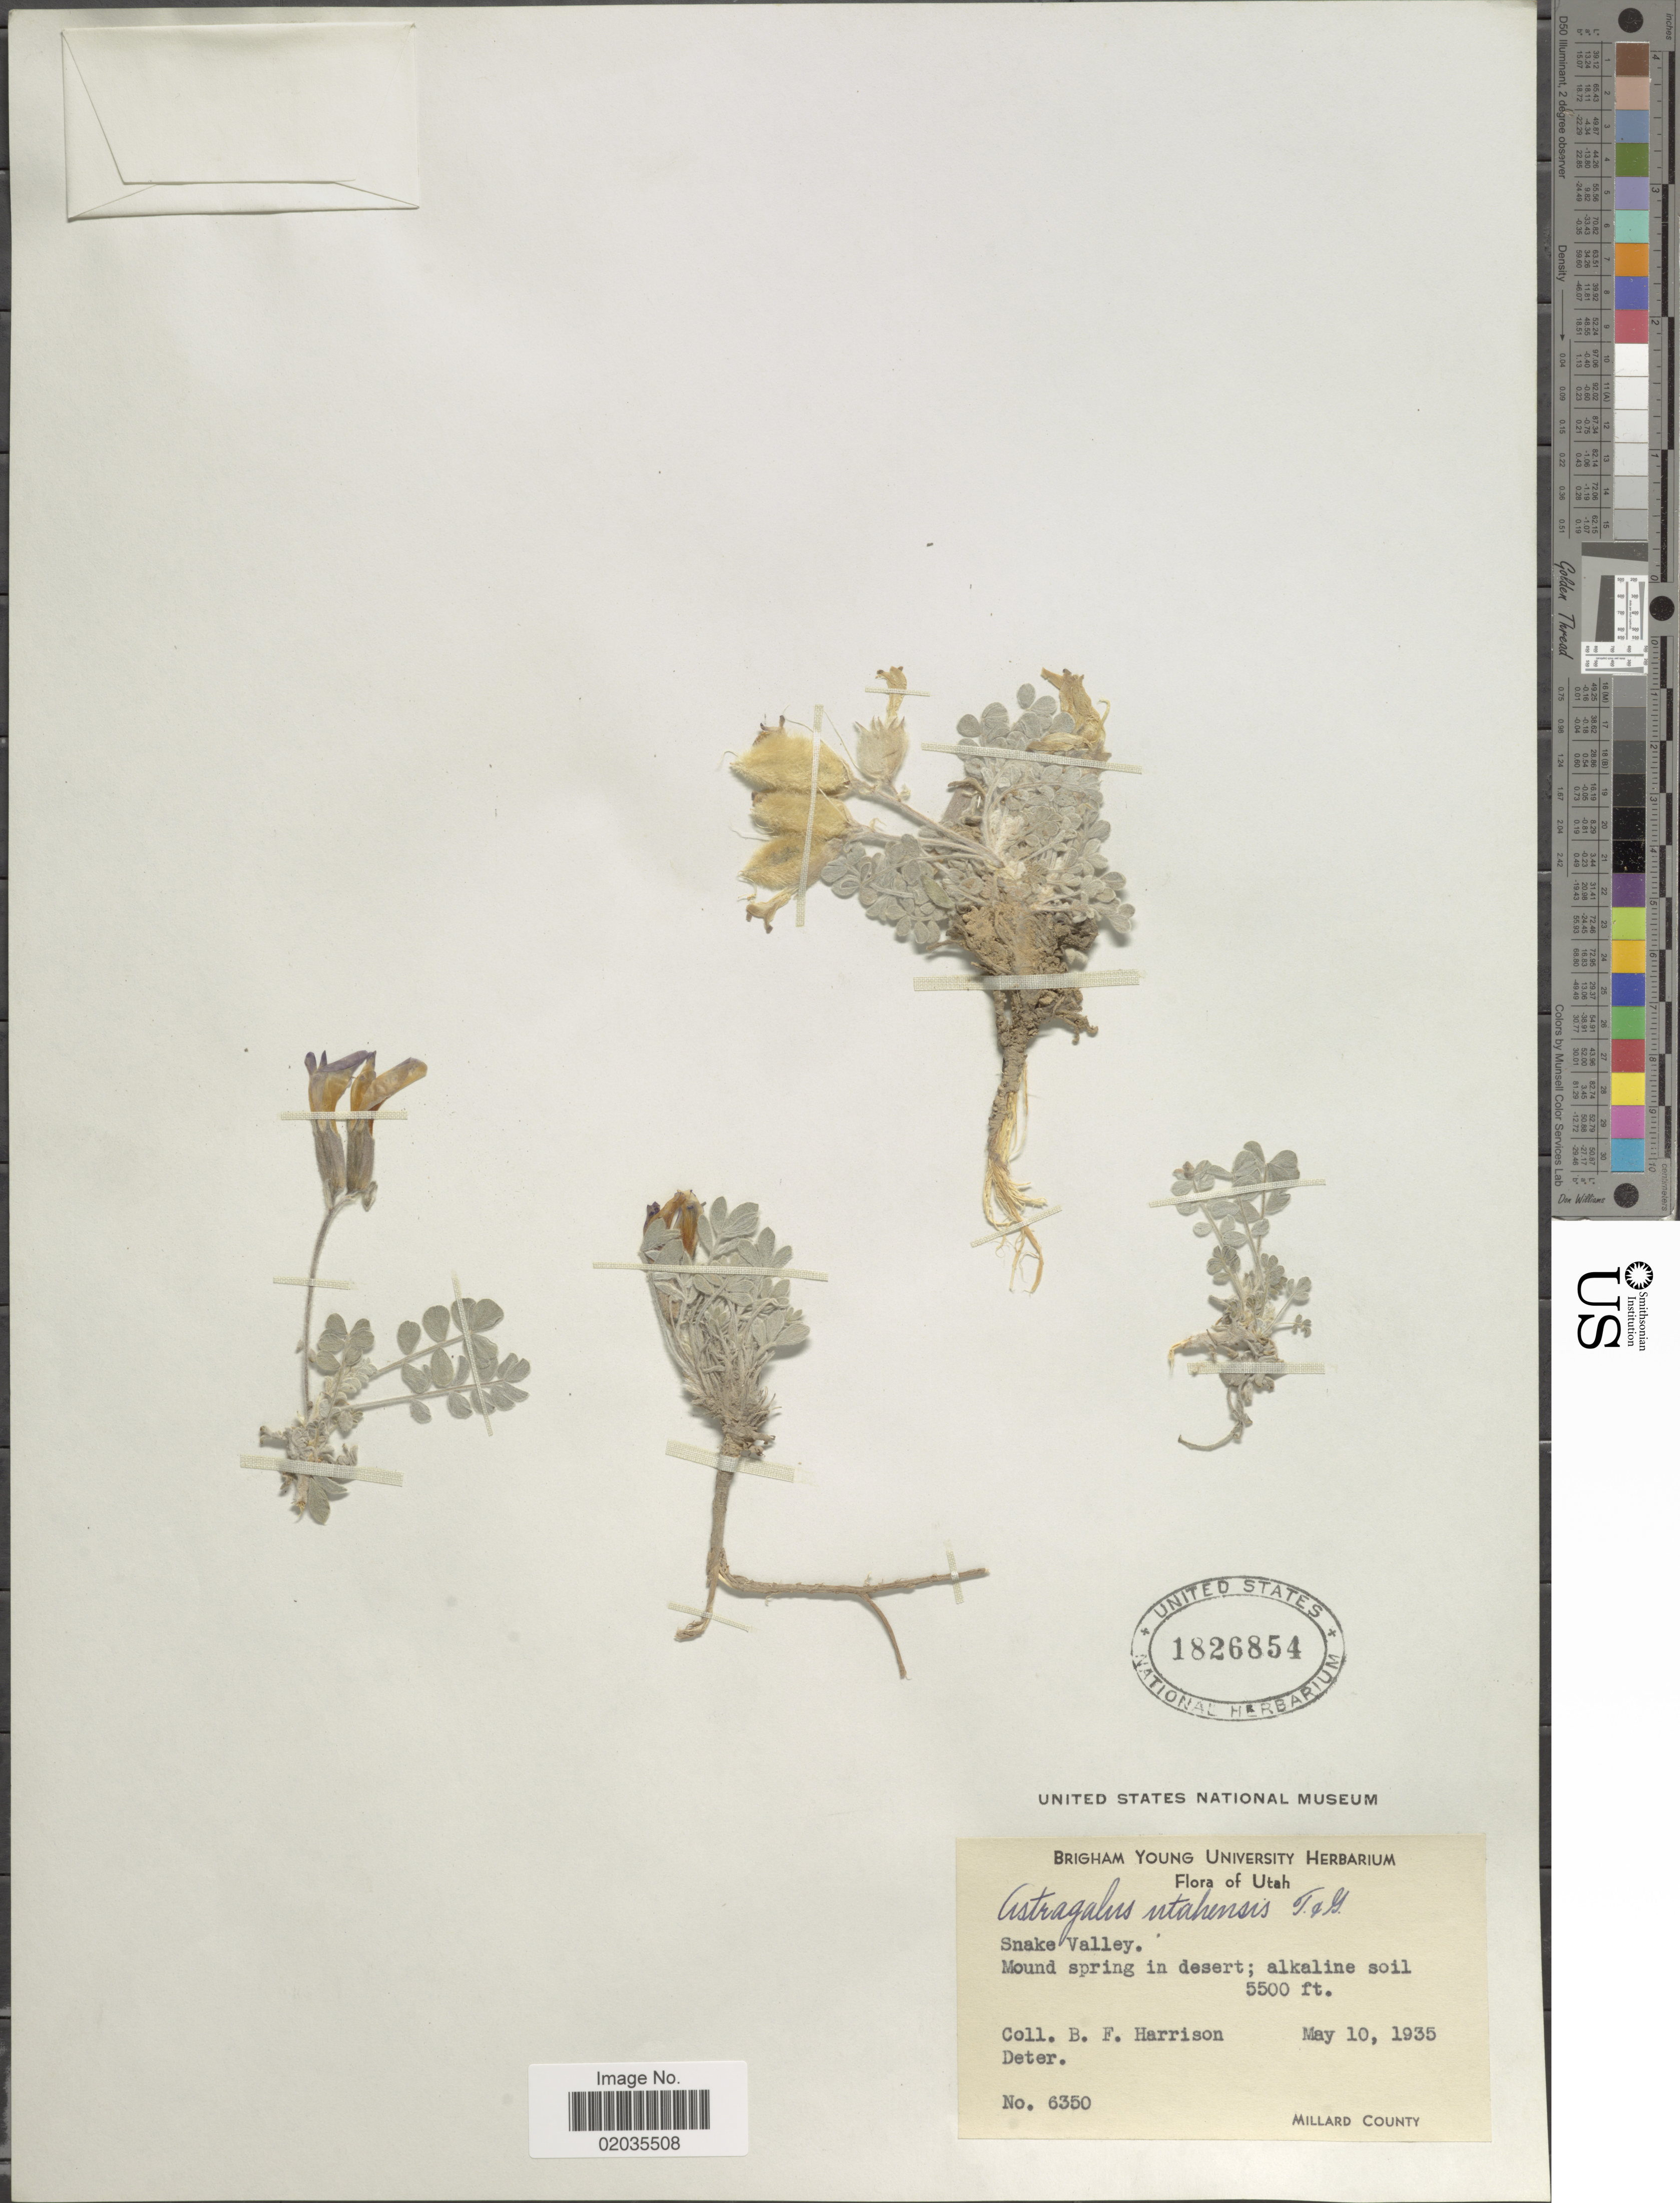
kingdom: Plantae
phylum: Tracheophyta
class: Magnoliopsida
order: Fabales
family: Fabaceae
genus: Astragalus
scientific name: Astragalus utahensis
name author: (Torr.) Torr. & A. Gray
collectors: B. F. Harrison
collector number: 6350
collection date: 1935-05-10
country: United States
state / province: Utah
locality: Snake Valley. Mound spring in desert. Millard County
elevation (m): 1676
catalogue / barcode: US 1826854